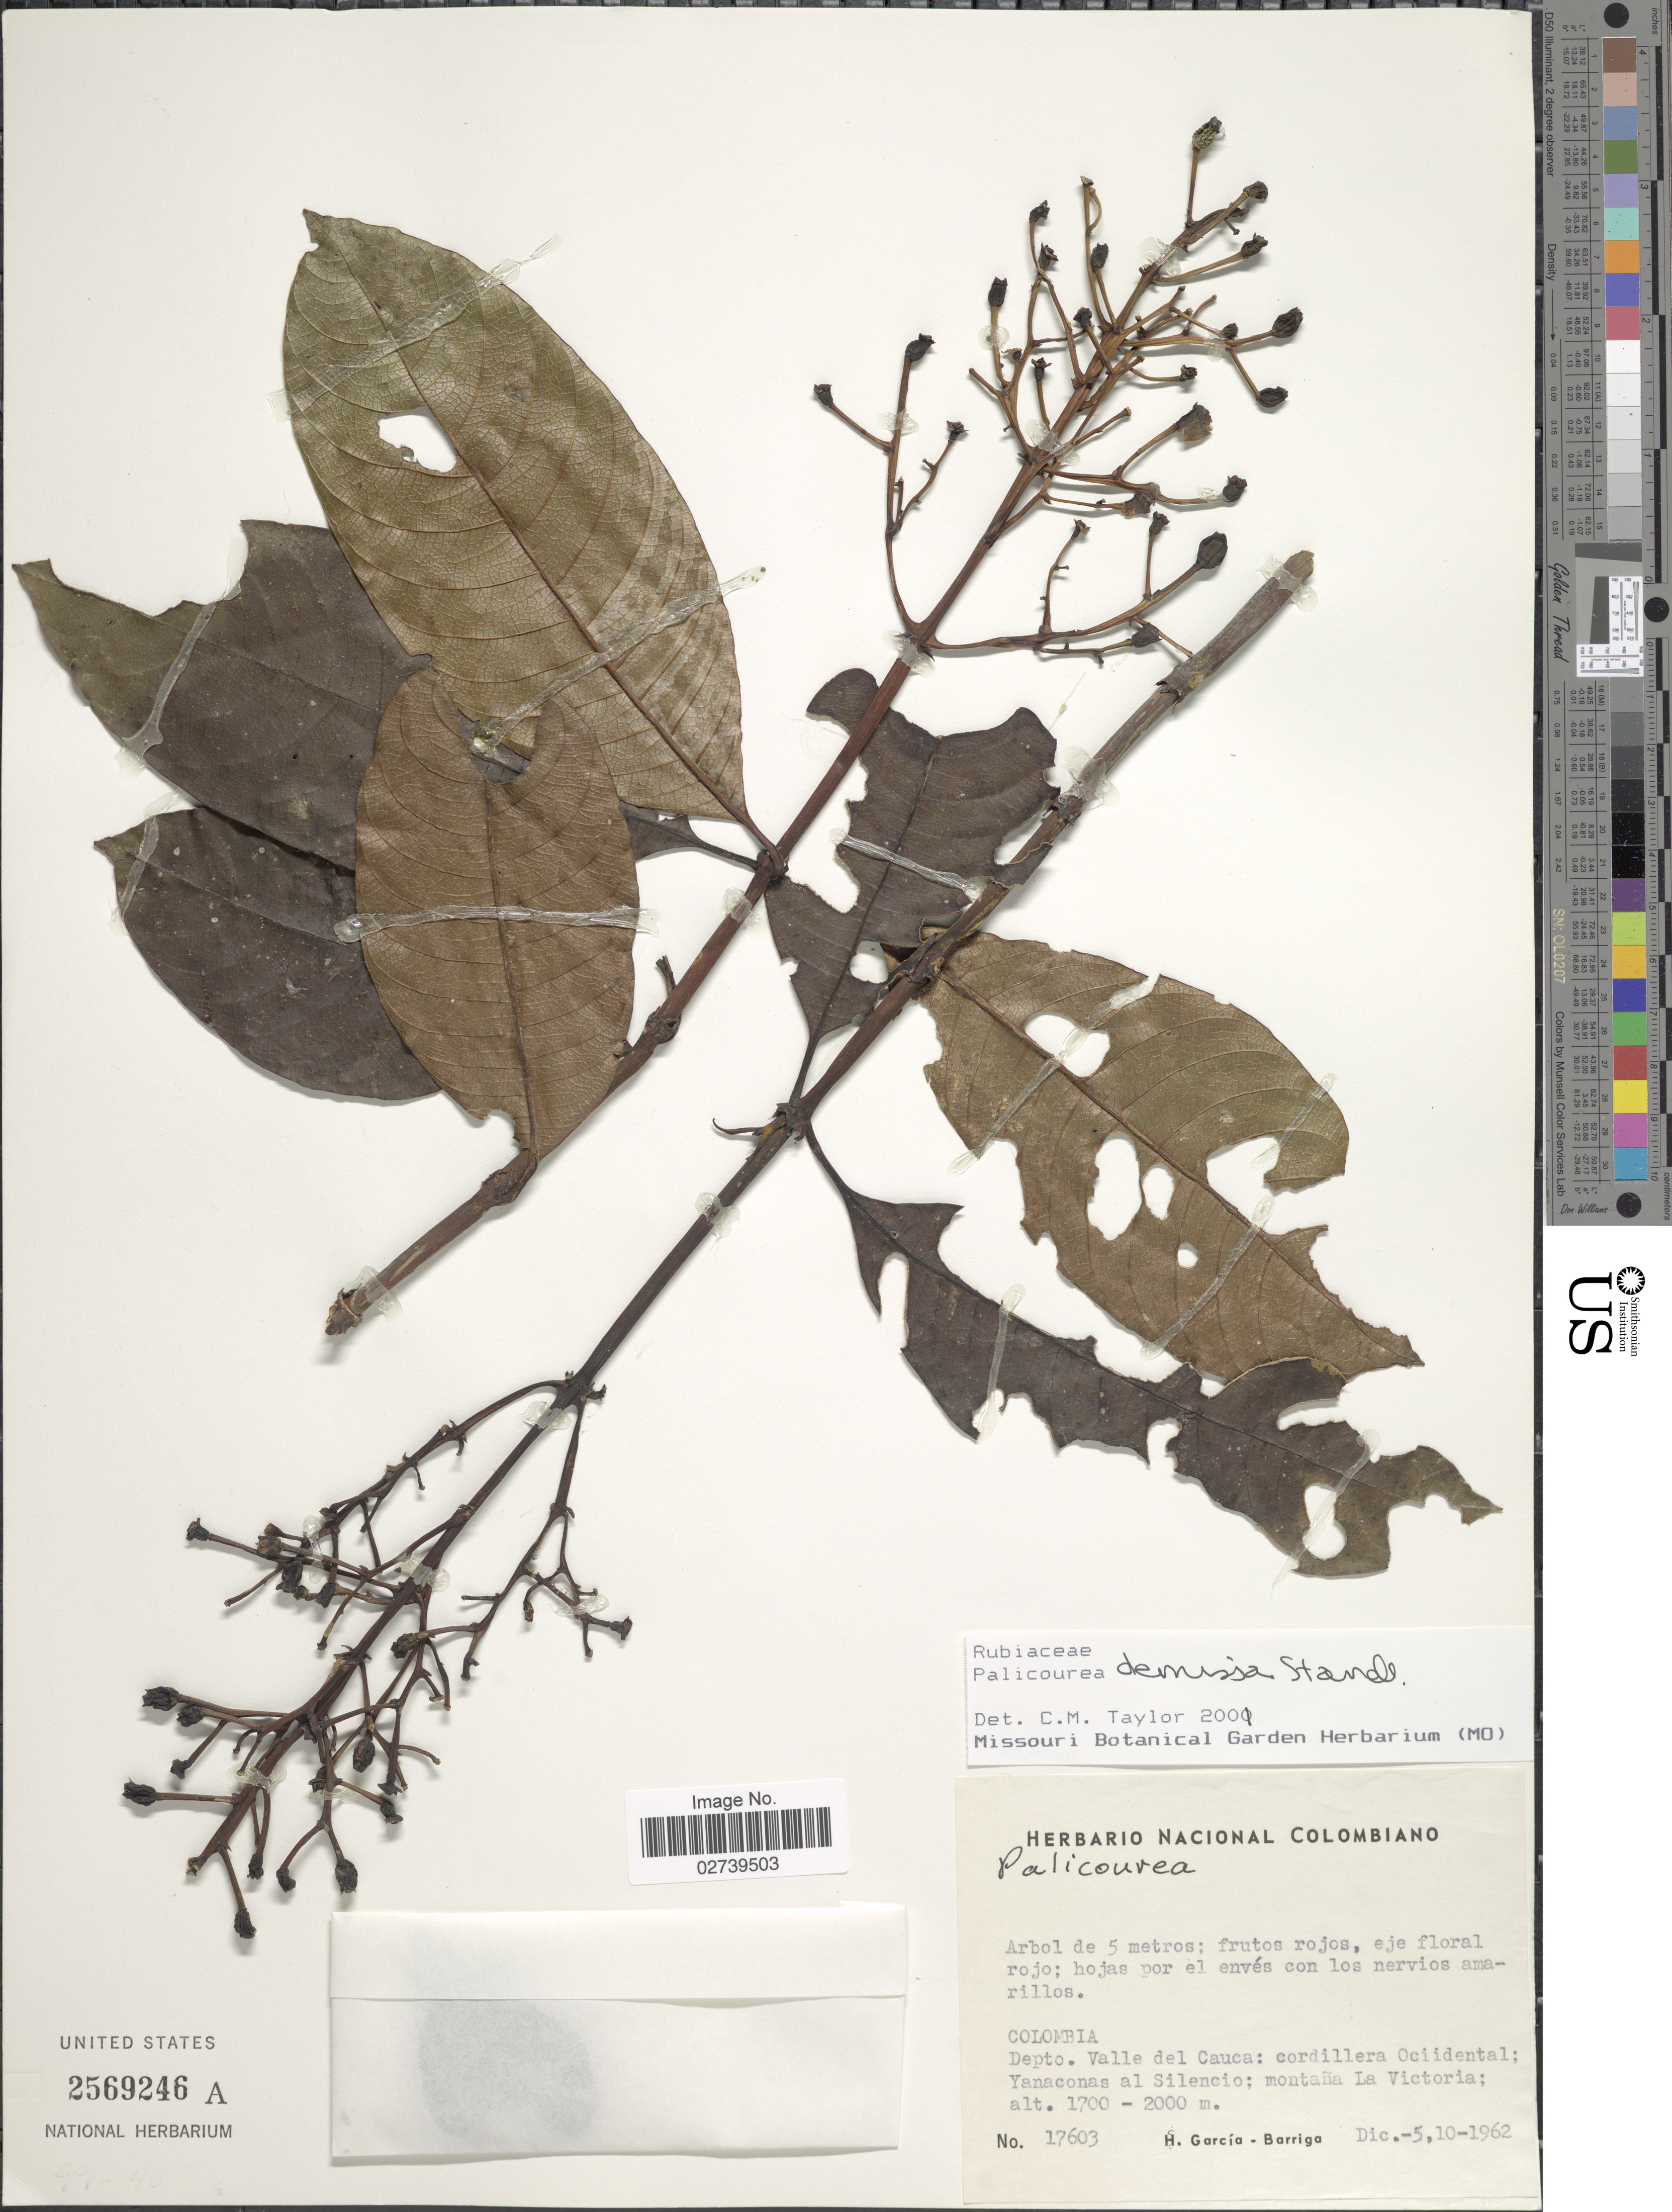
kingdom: Plantae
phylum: Tracheophyta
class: Magnoliopsida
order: Gentianales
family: Rubiaceae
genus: Palicourea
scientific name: Palicourea demissa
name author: Standl.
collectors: H. García Barriga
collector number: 17603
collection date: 1962-12-05/1962-12-10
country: Colombia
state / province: Valle del Cauca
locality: Cordillera Ociidental: Yanaconas al Silencio: montana La Victoria.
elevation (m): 1700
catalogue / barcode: US 2569246A